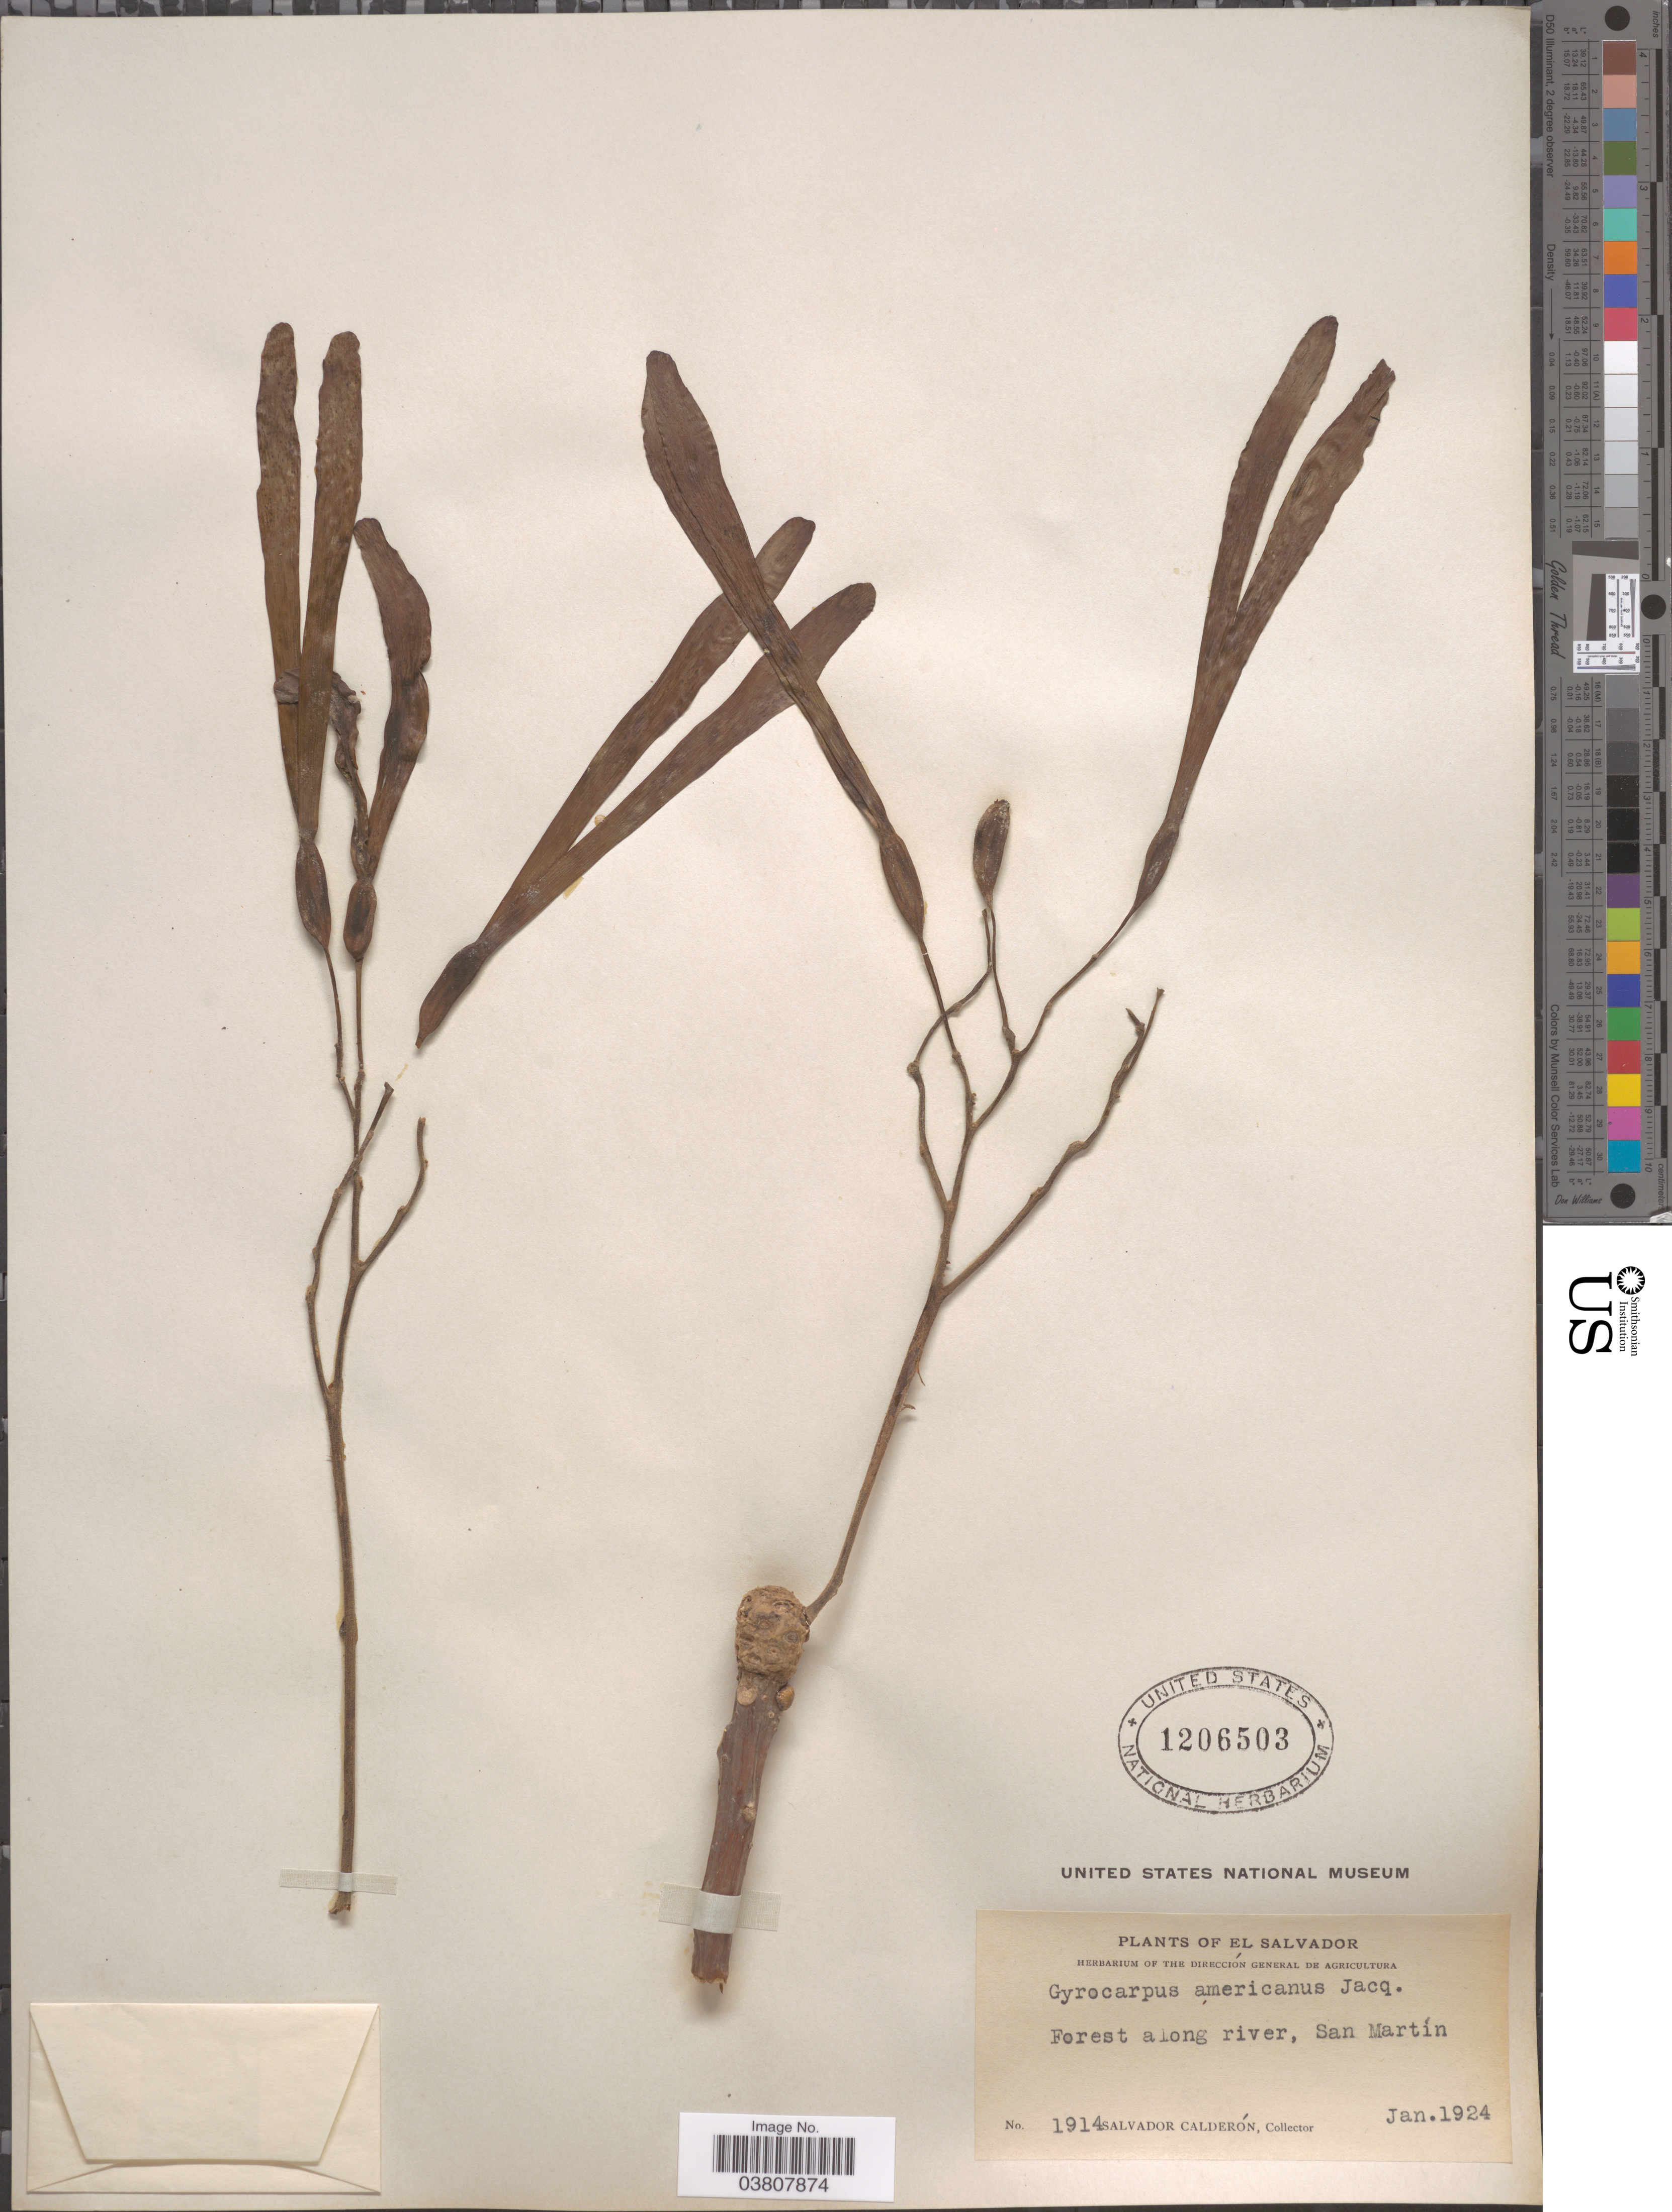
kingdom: Plantae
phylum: Tracheophyta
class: Magnoliopsida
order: Laurales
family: Hernandiaceae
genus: Gyrocarpus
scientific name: Gyrocarpus americanus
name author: Jacq.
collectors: S. Calderón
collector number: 1914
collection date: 1924-01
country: Peru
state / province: San Martín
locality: Forest along river.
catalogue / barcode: US 1206503